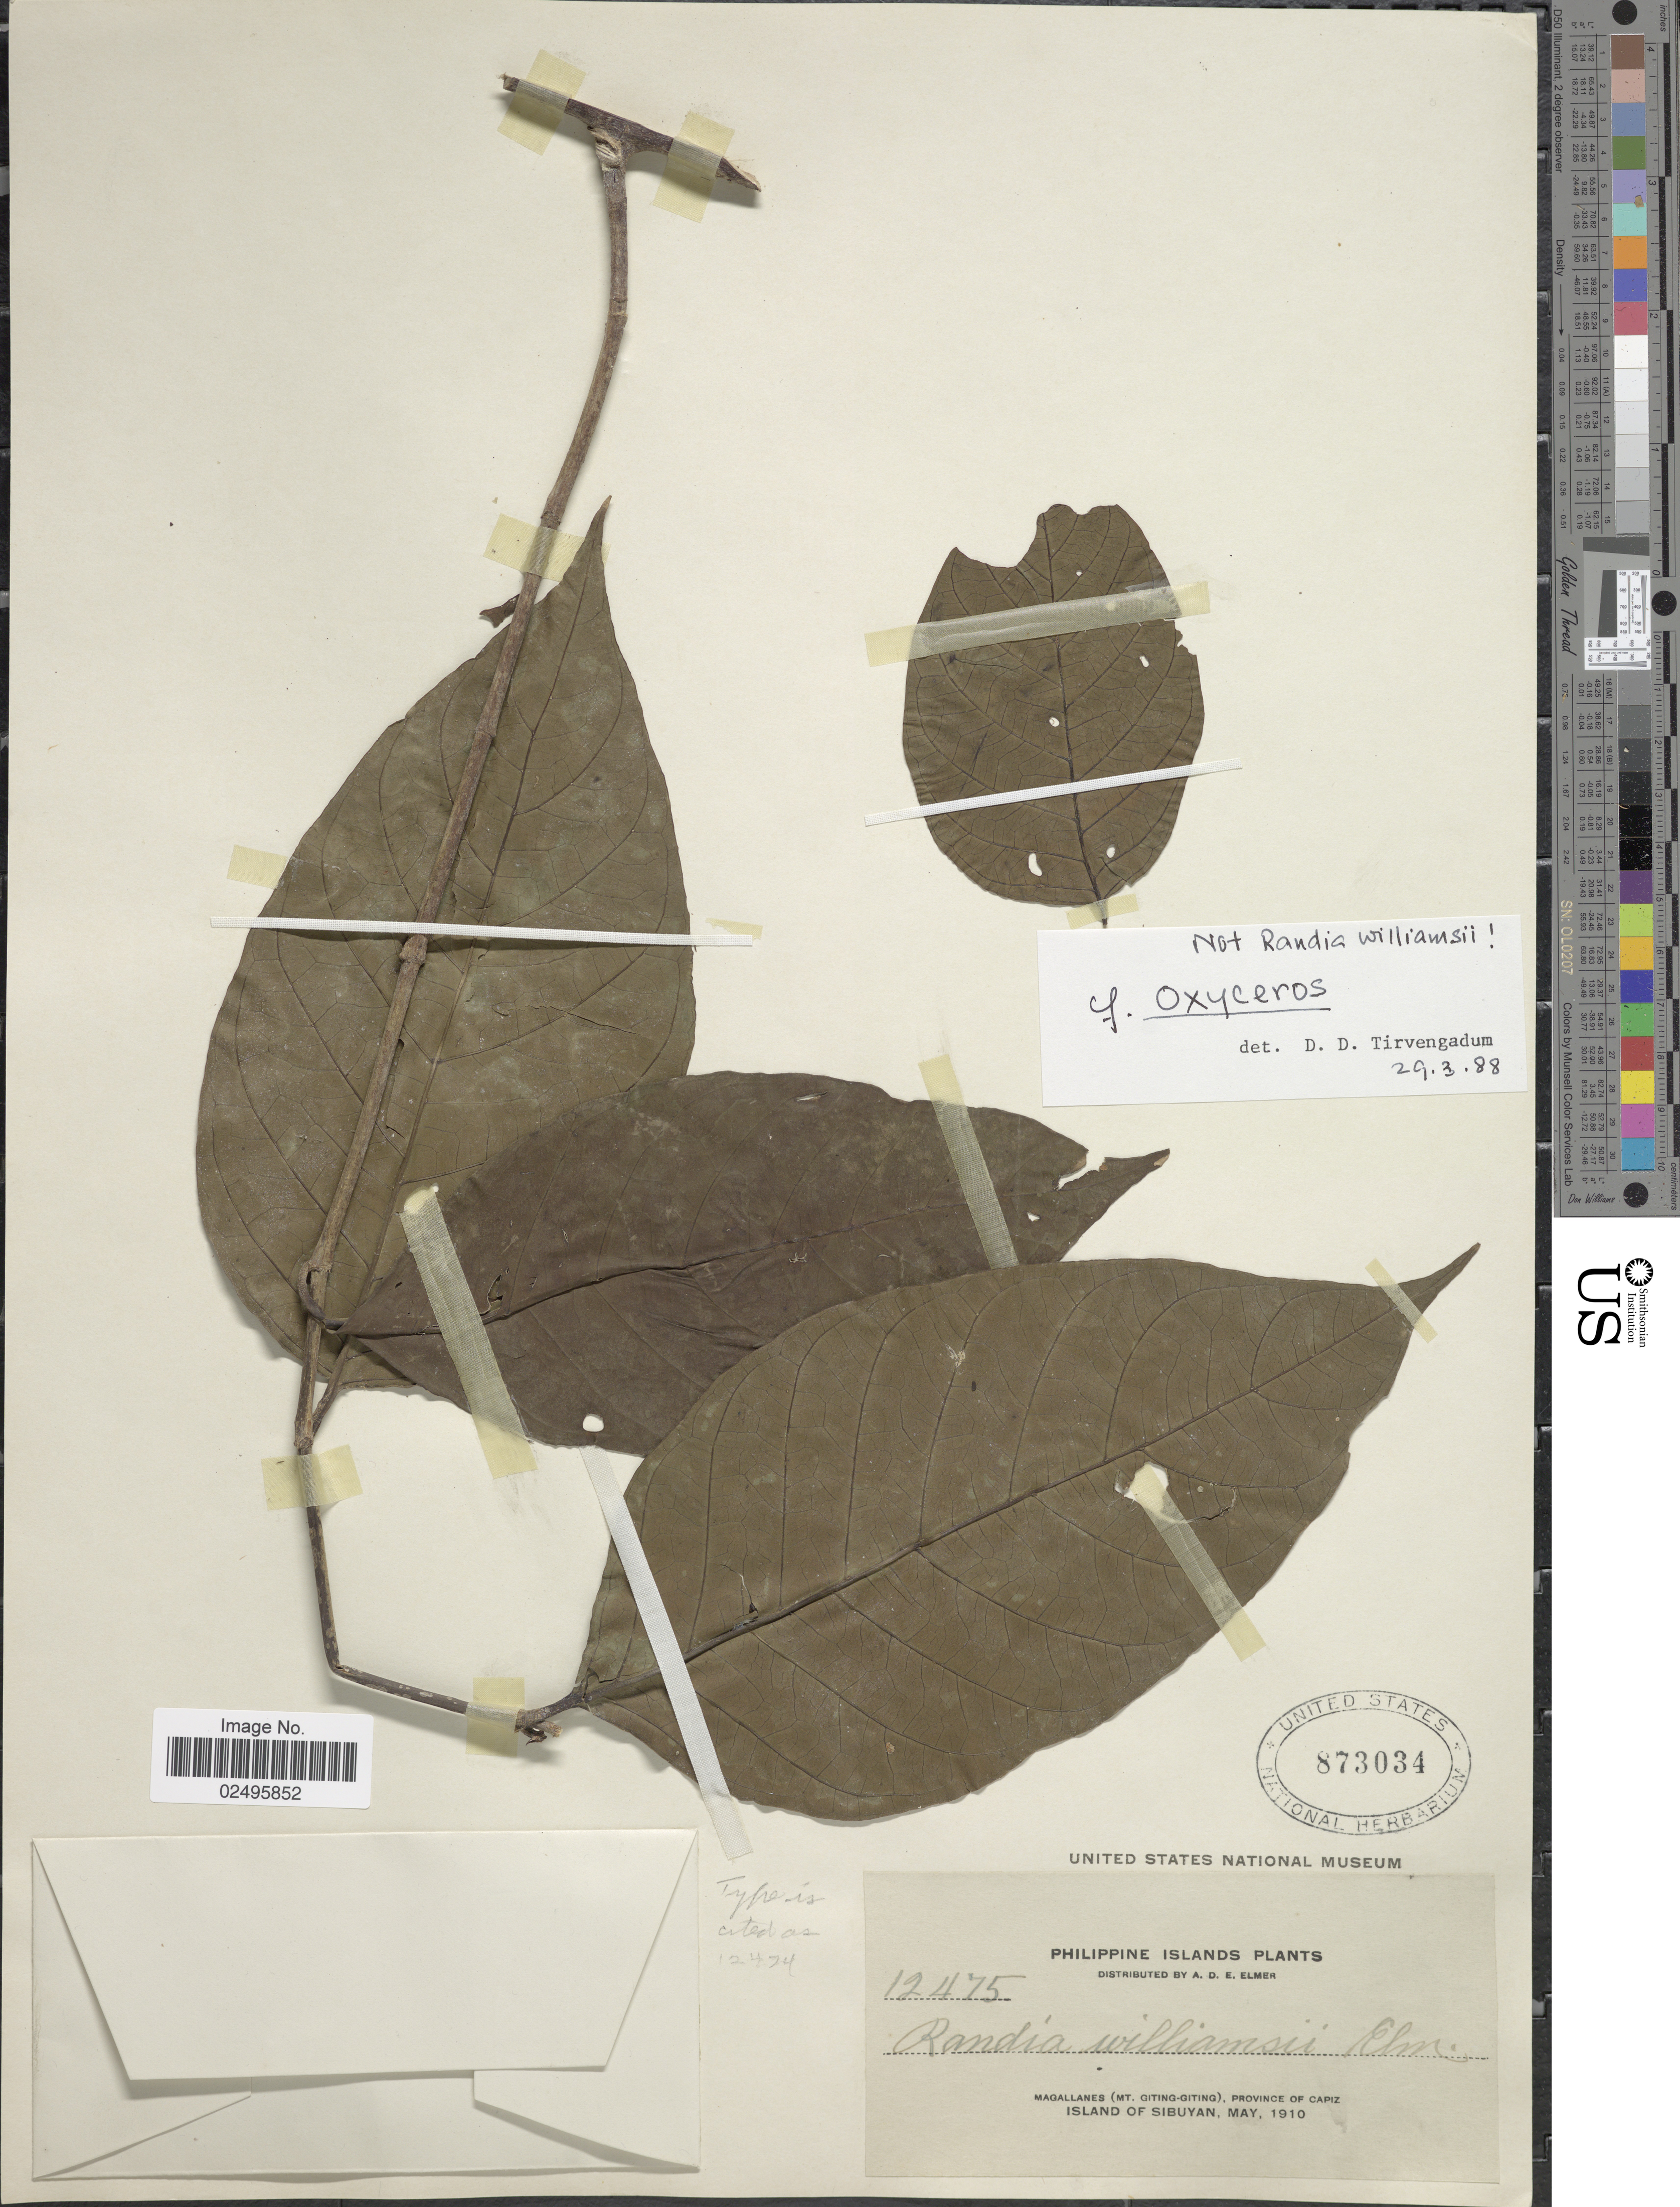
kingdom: Plantae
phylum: Tracheophyta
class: Magnoliopsida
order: Gentianales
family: Rubiaceae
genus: Oxyceros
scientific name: Oxyceros bispinosa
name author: (Griff.) Tirveng.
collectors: A. D. E. Elmer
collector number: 12475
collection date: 1910-05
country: Philippines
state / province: Western Visayas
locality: Magallanes (Mt. Giting-Giting) Province of Capiz. Island of Sibuyan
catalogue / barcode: US 873034